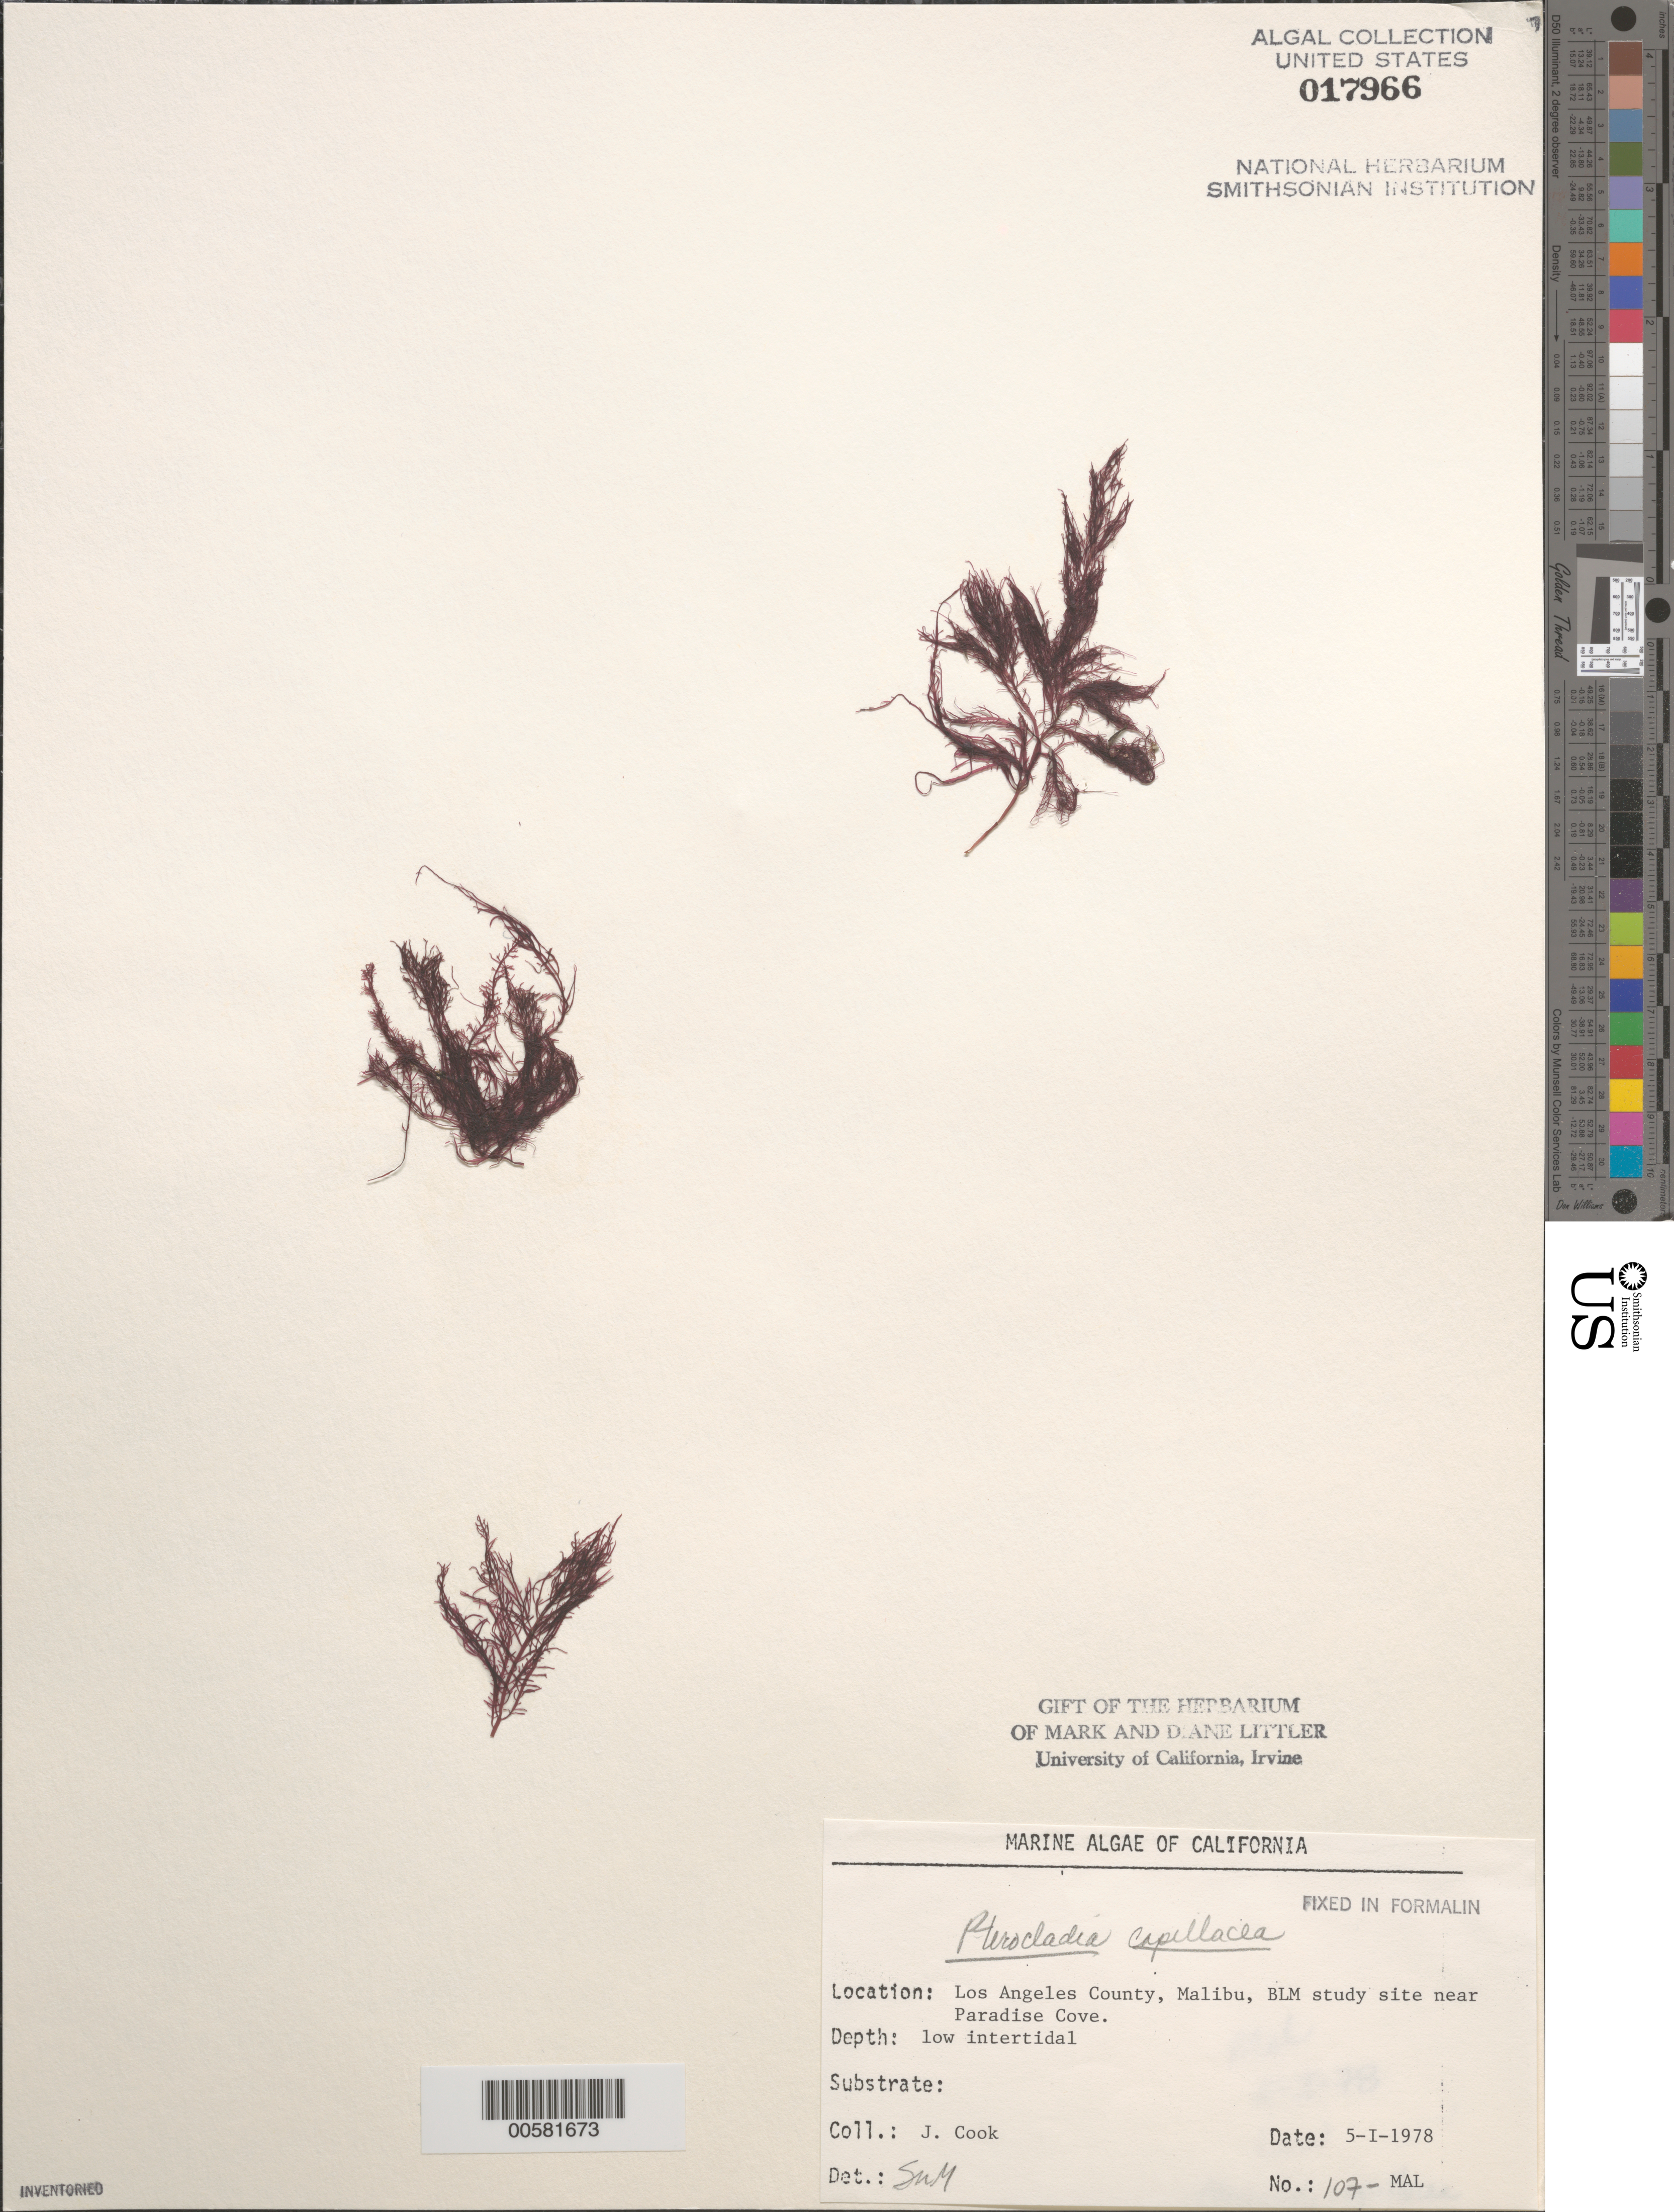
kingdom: Plantae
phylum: Rhodophyta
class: Florideophyceae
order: Gelidiales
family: Pterocladiaceae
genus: Pterocladiella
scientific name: Pterocladiella capillacea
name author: (S.G. Gmel.) Santelices & Hommers.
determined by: Algae name updating Project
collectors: J. Cook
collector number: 107-mal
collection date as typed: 05 Jan 1978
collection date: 1978-01-05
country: United States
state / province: California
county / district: Los Angeles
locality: Malibu, near Paradise Cove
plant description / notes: BLM-SOCALBIGHT Rocky Intertidal Survey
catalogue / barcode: US 17966